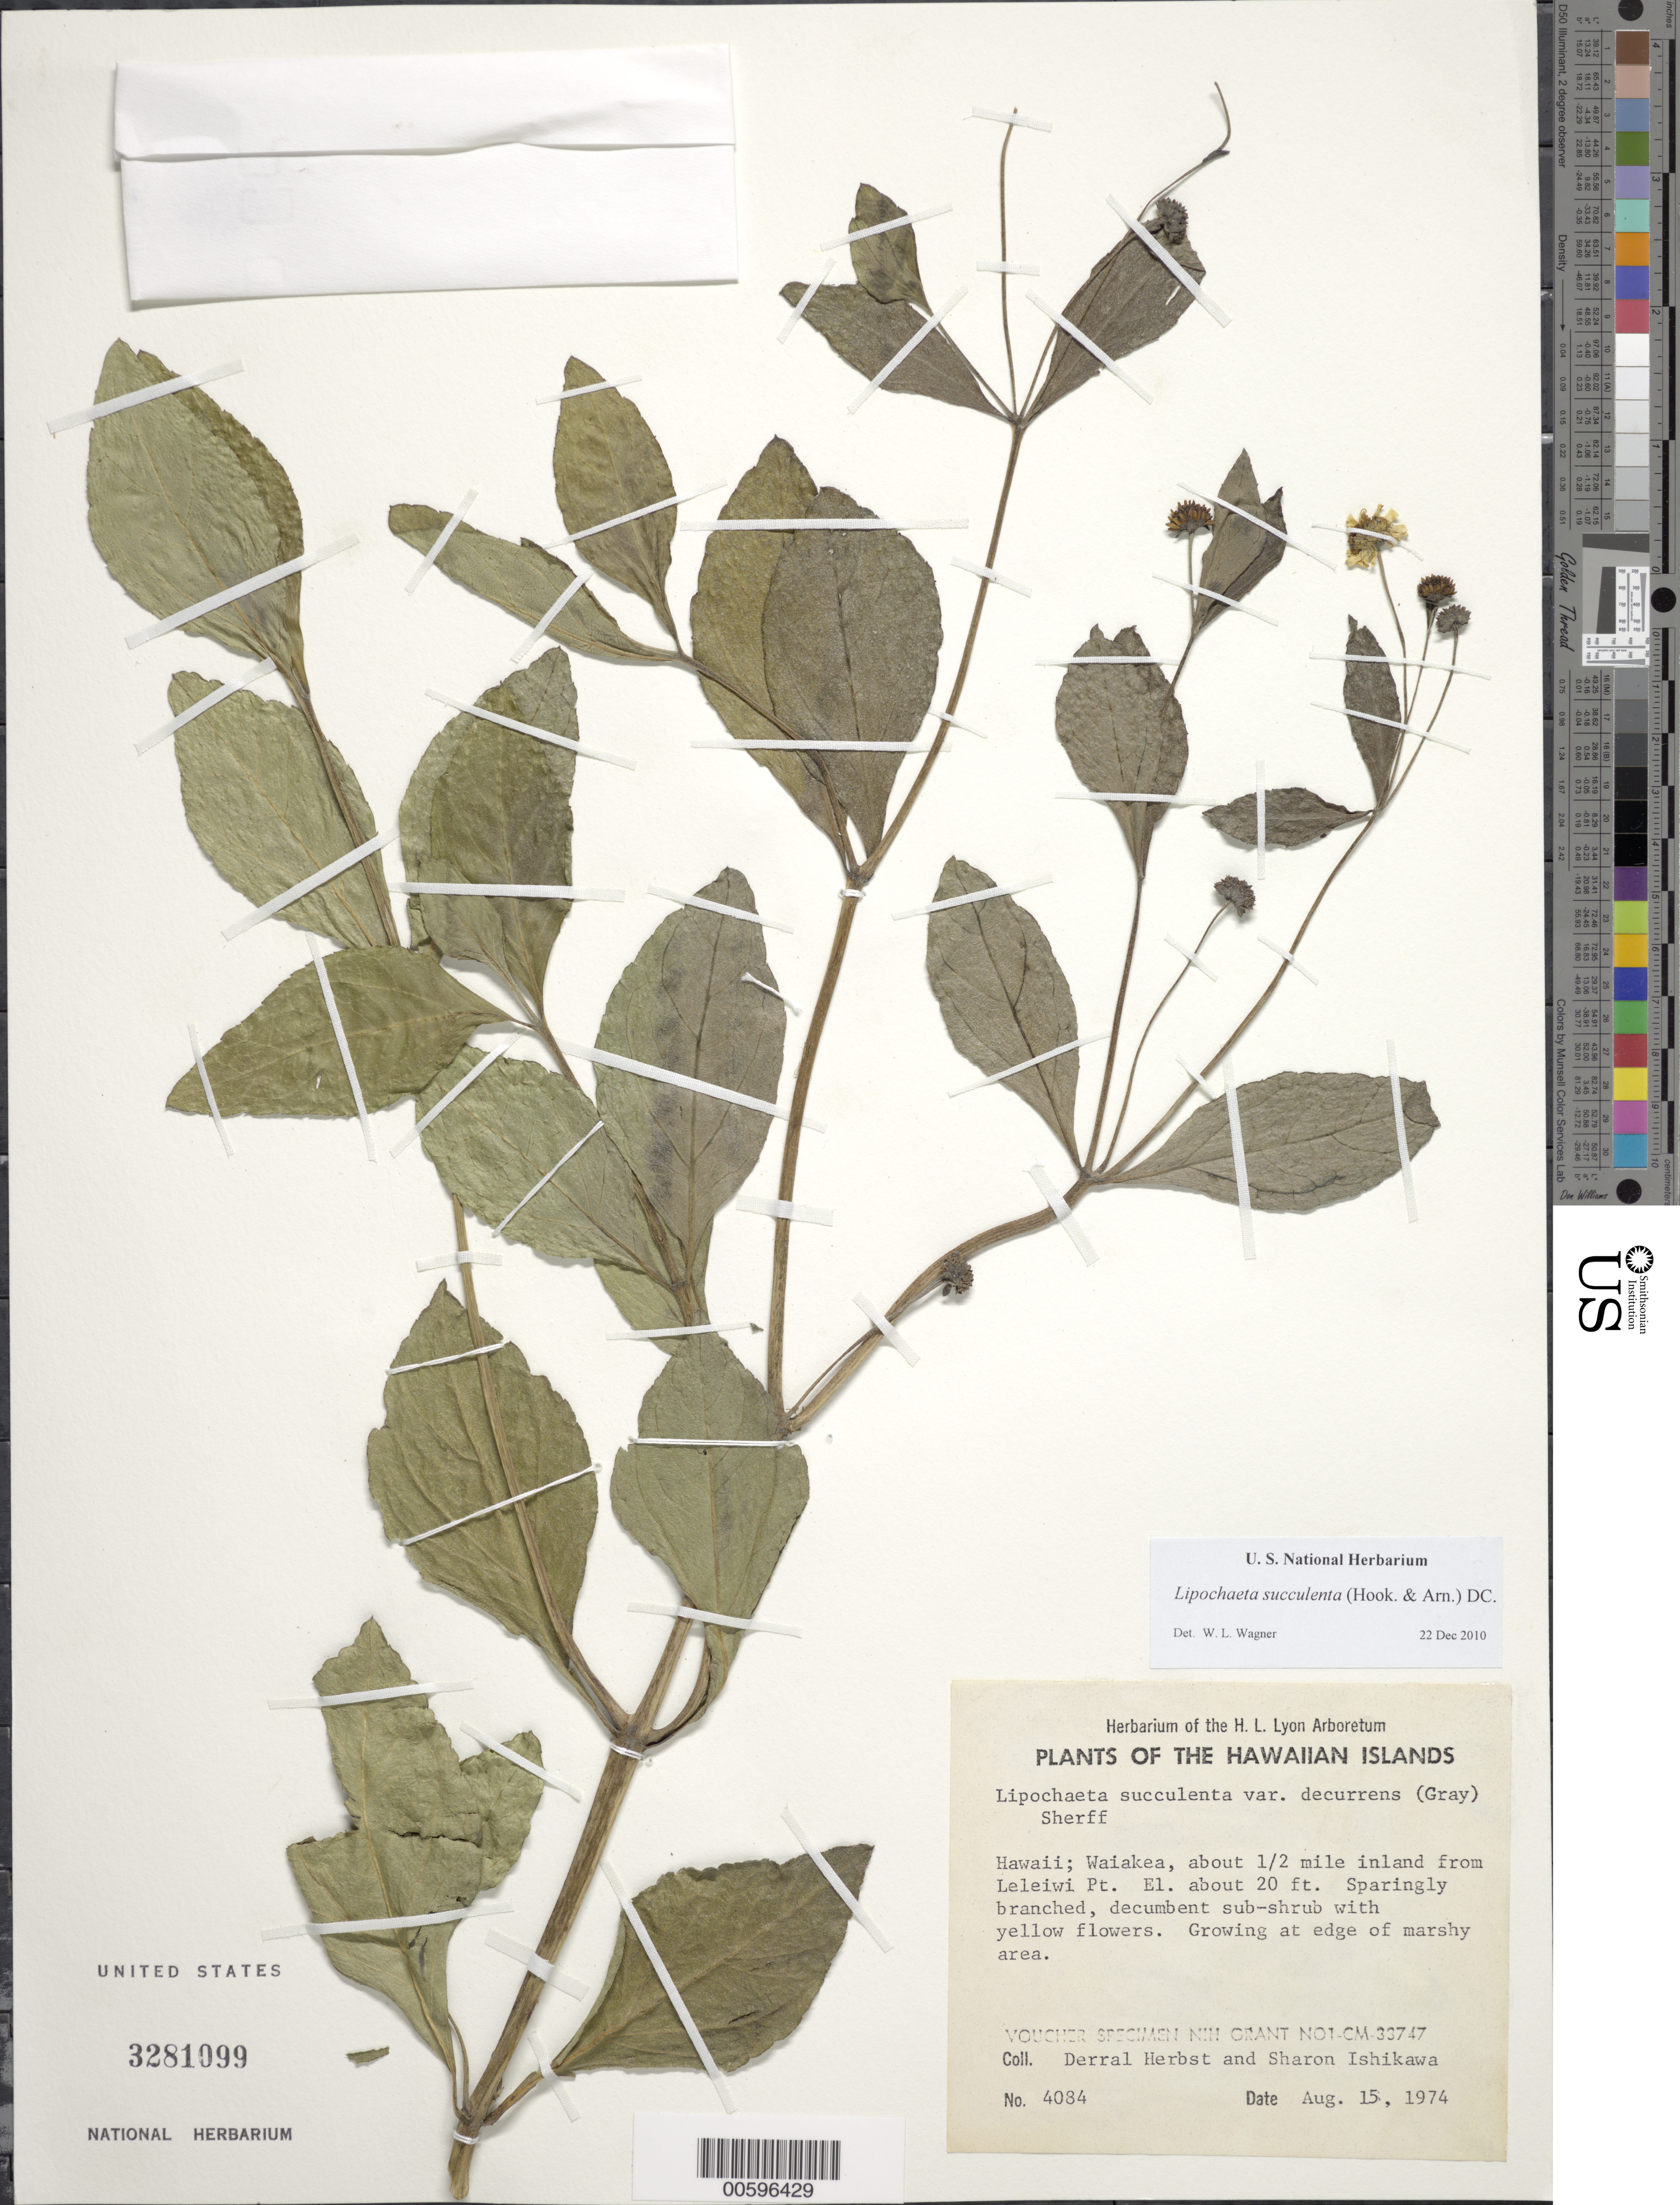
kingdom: Plantae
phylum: Tracheophyta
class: Magnoliopsida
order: Asterales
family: Asteraceae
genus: Lipochaeta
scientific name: Lipochaeta succulenta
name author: (Hook. & Arn.) DC.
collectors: D. R. Herbst & S. Ishikawa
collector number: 4084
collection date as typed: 15 Aug 1974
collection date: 1974-08-15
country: United States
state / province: Hawaii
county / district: Hawaii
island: Hawaii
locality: Waiakea, ca .5 mi inland from Leleiwi Pt.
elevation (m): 6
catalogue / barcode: US 3281099